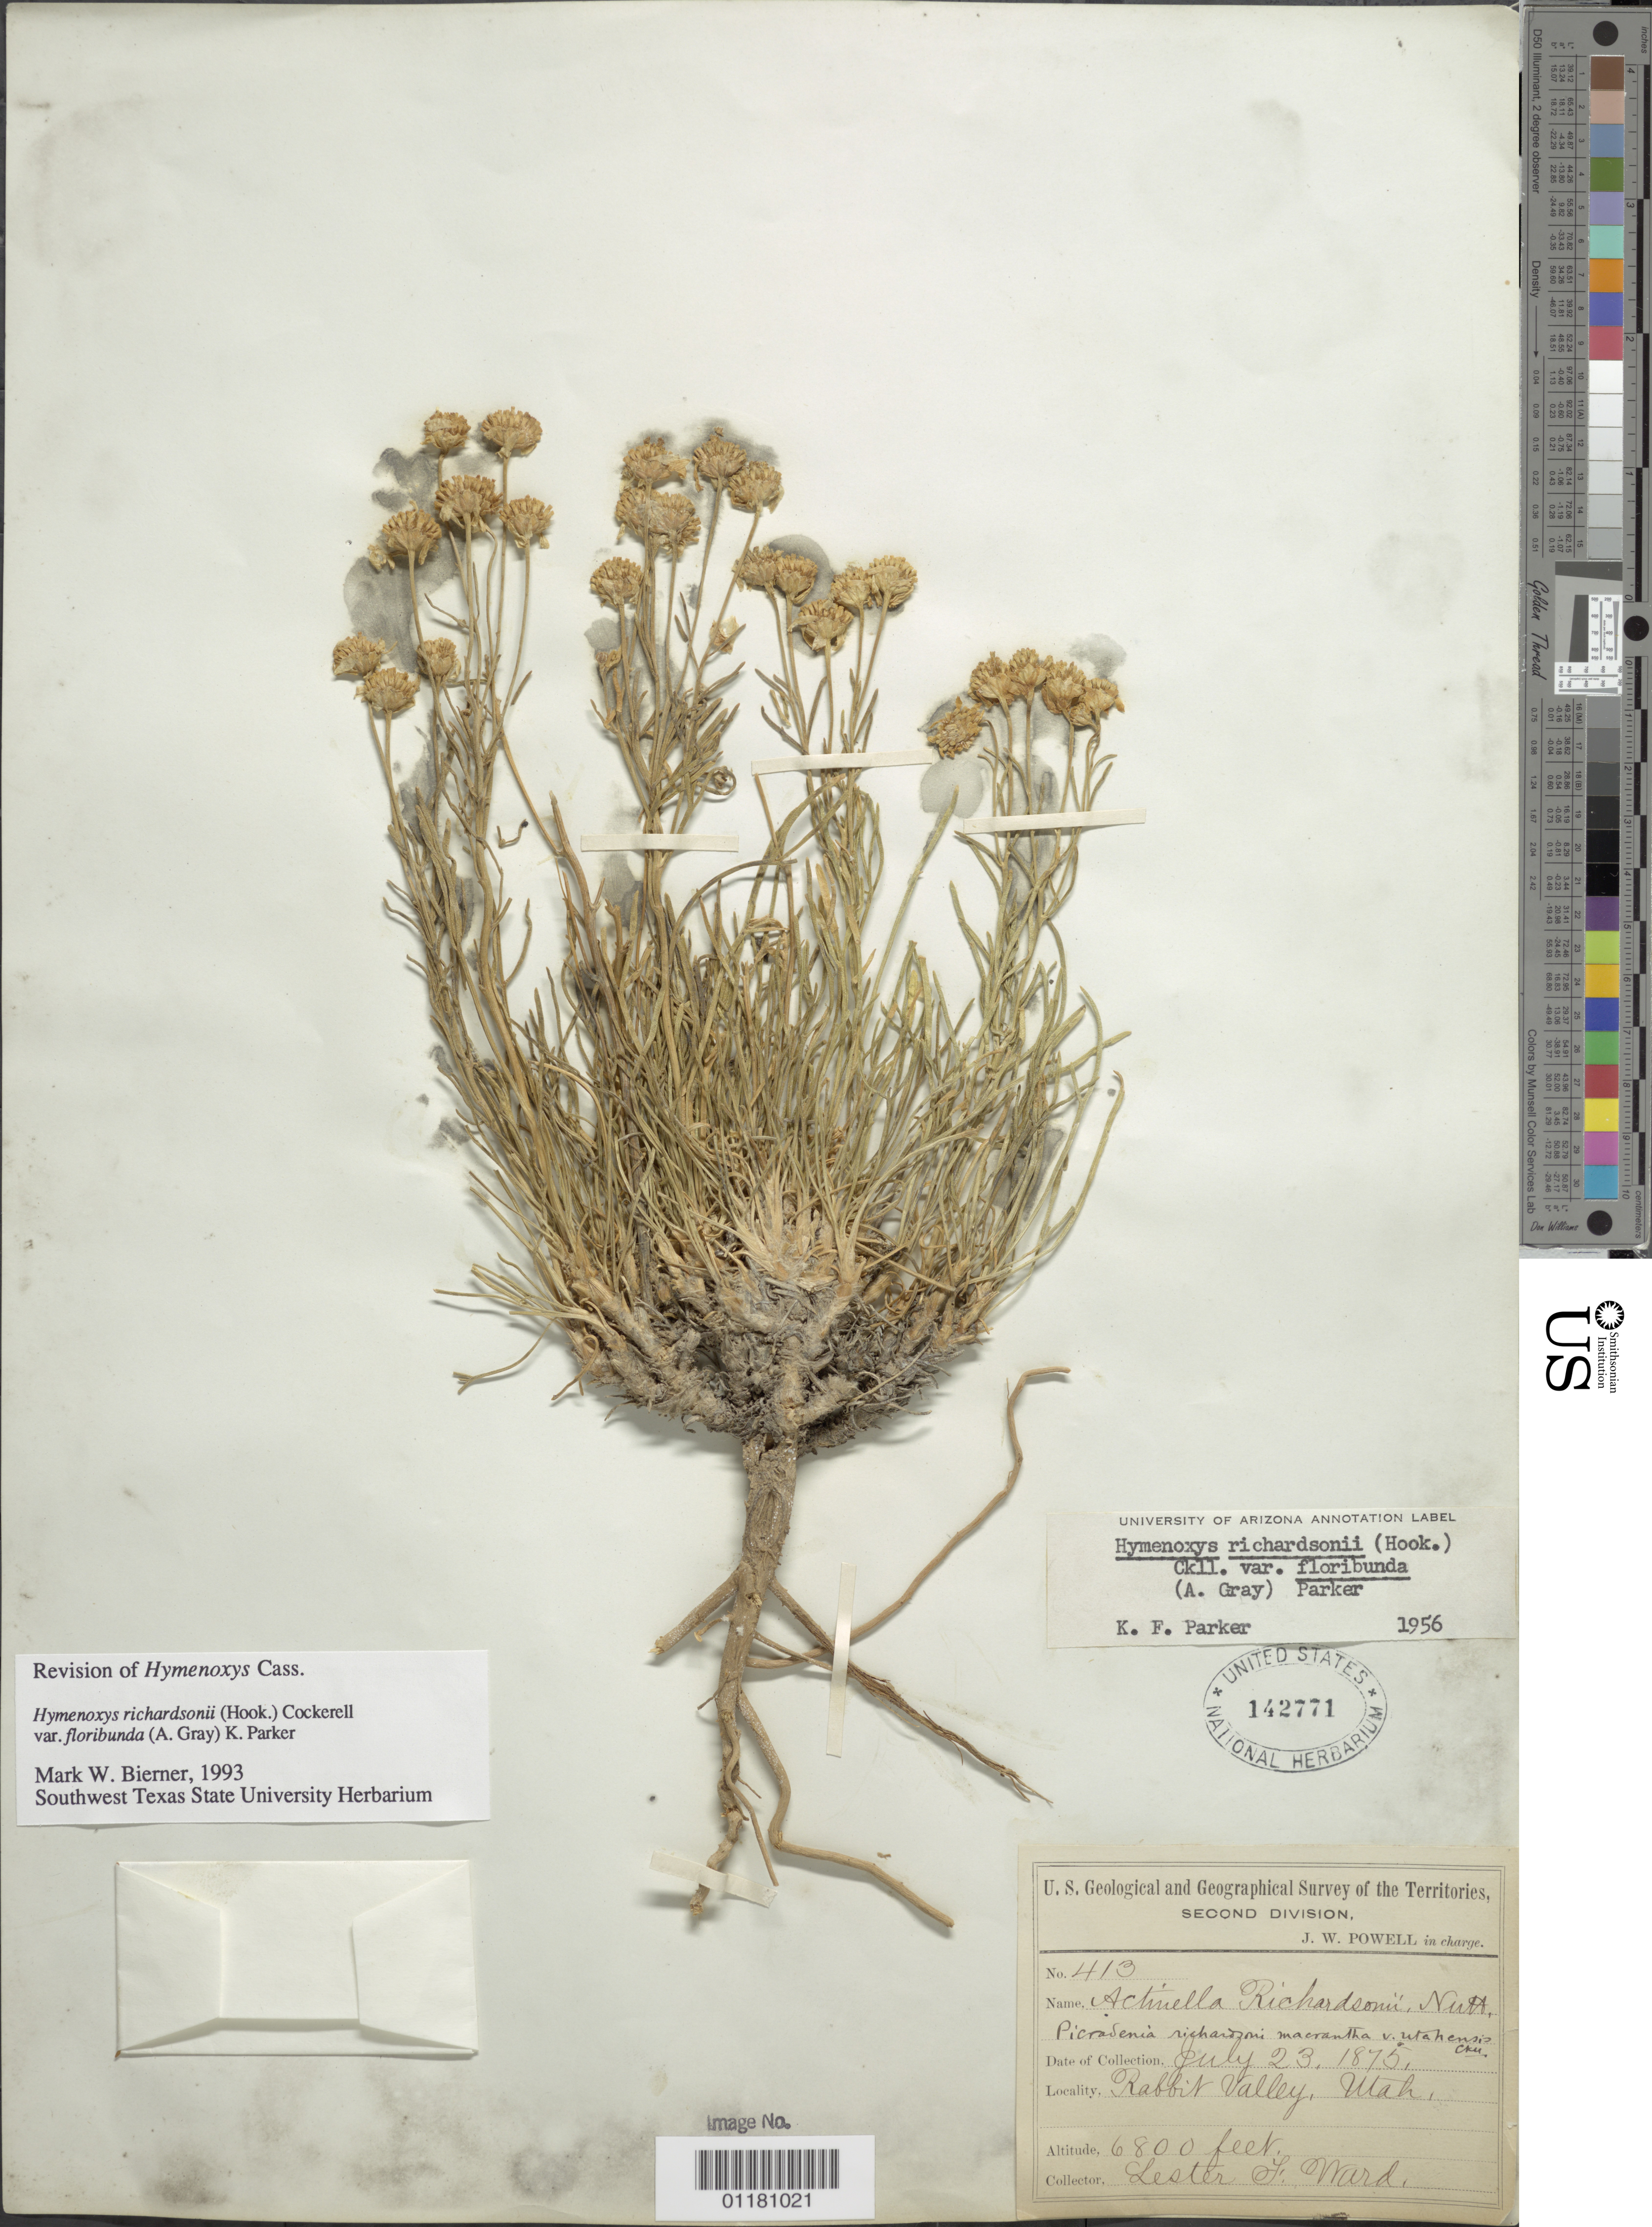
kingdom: Plantae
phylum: Tracheophyta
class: Magnoliopsida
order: Asterales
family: Asteraceae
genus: Hymenoxys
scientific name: Hymenoxys richardsonii var. floribunda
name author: (A. Gray) K.F. Parker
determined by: Bierner, M. W.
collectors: L. F. Ward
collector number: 413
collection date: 1875-07-23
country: United States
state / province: Utah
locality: Rabbit Valley.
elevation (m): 2073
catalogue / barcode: US 142771